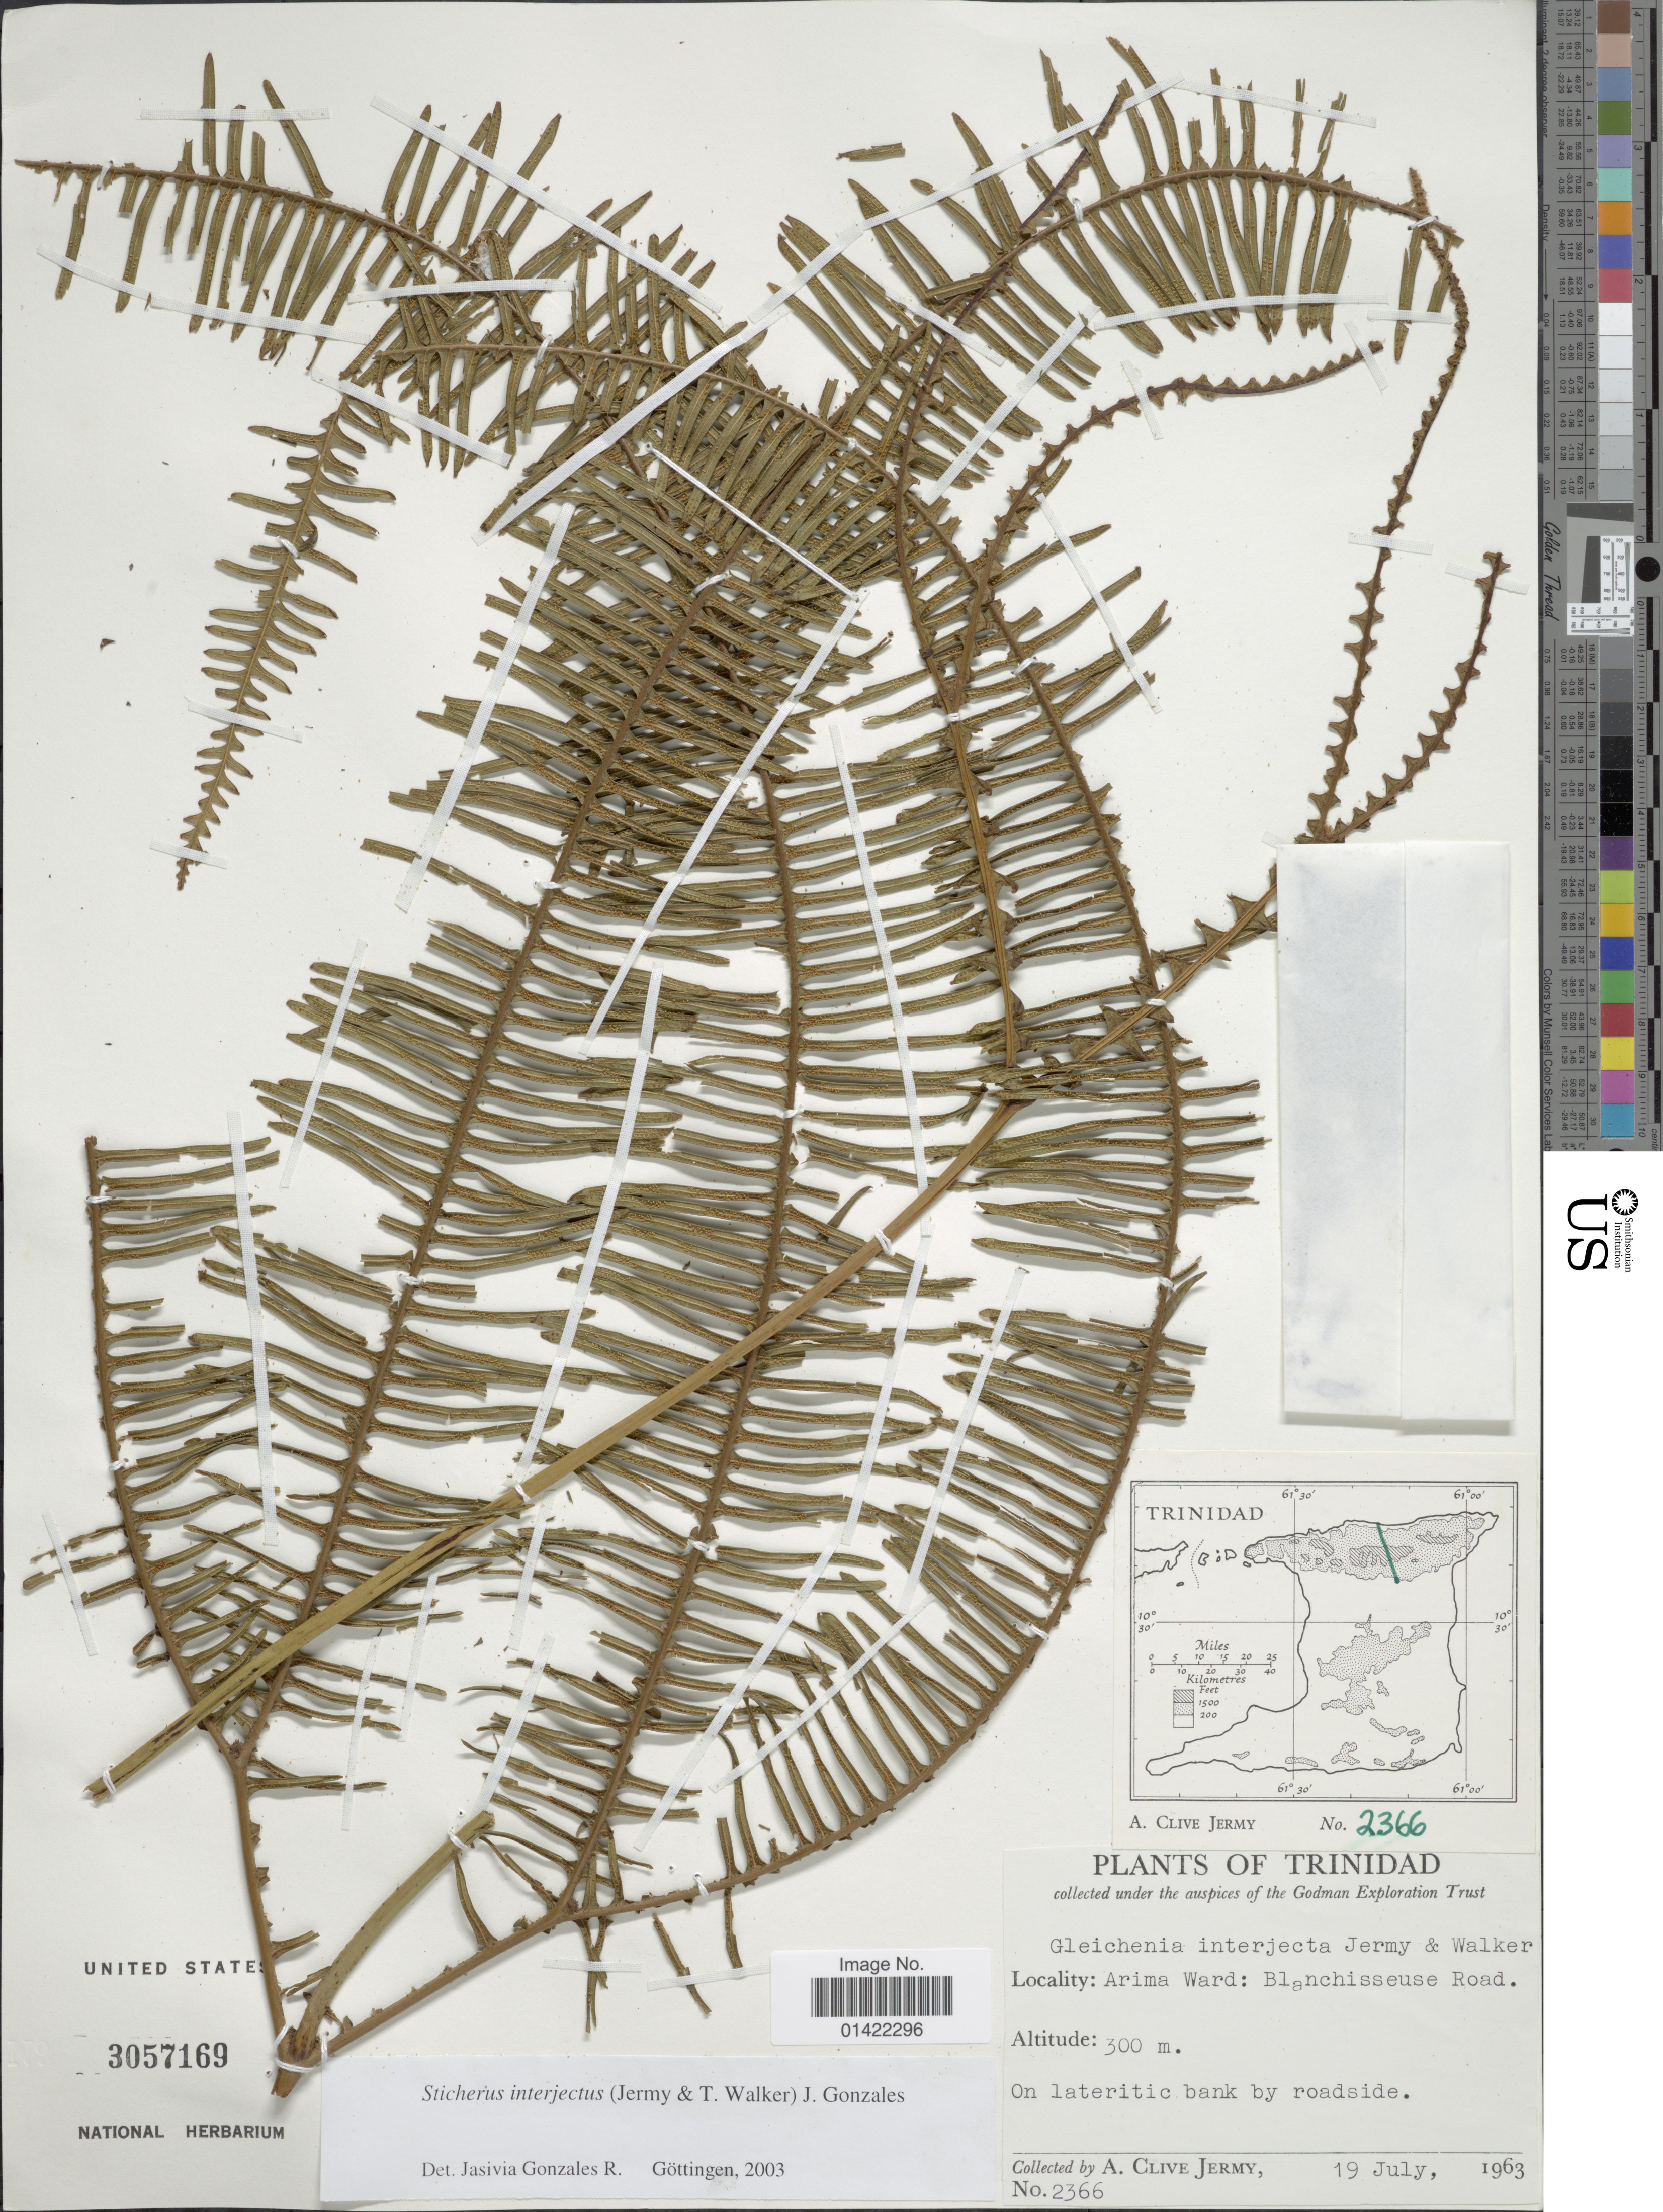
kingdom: Plantae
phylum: Tracheophyta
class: Polypodiopsida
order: Gleicheniales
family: Gleicheniaceae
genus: Sticherus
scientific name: Sticherus interjectus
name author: (Jermy & T.G. Walker) J. Gonzales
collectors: A. Jermy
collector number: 2366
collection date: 1963-07-19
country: Trinidad and Tobago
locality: Trinidad, Arima Ward: Blanchisseuse Road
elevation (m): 300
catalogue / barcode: US 3057169